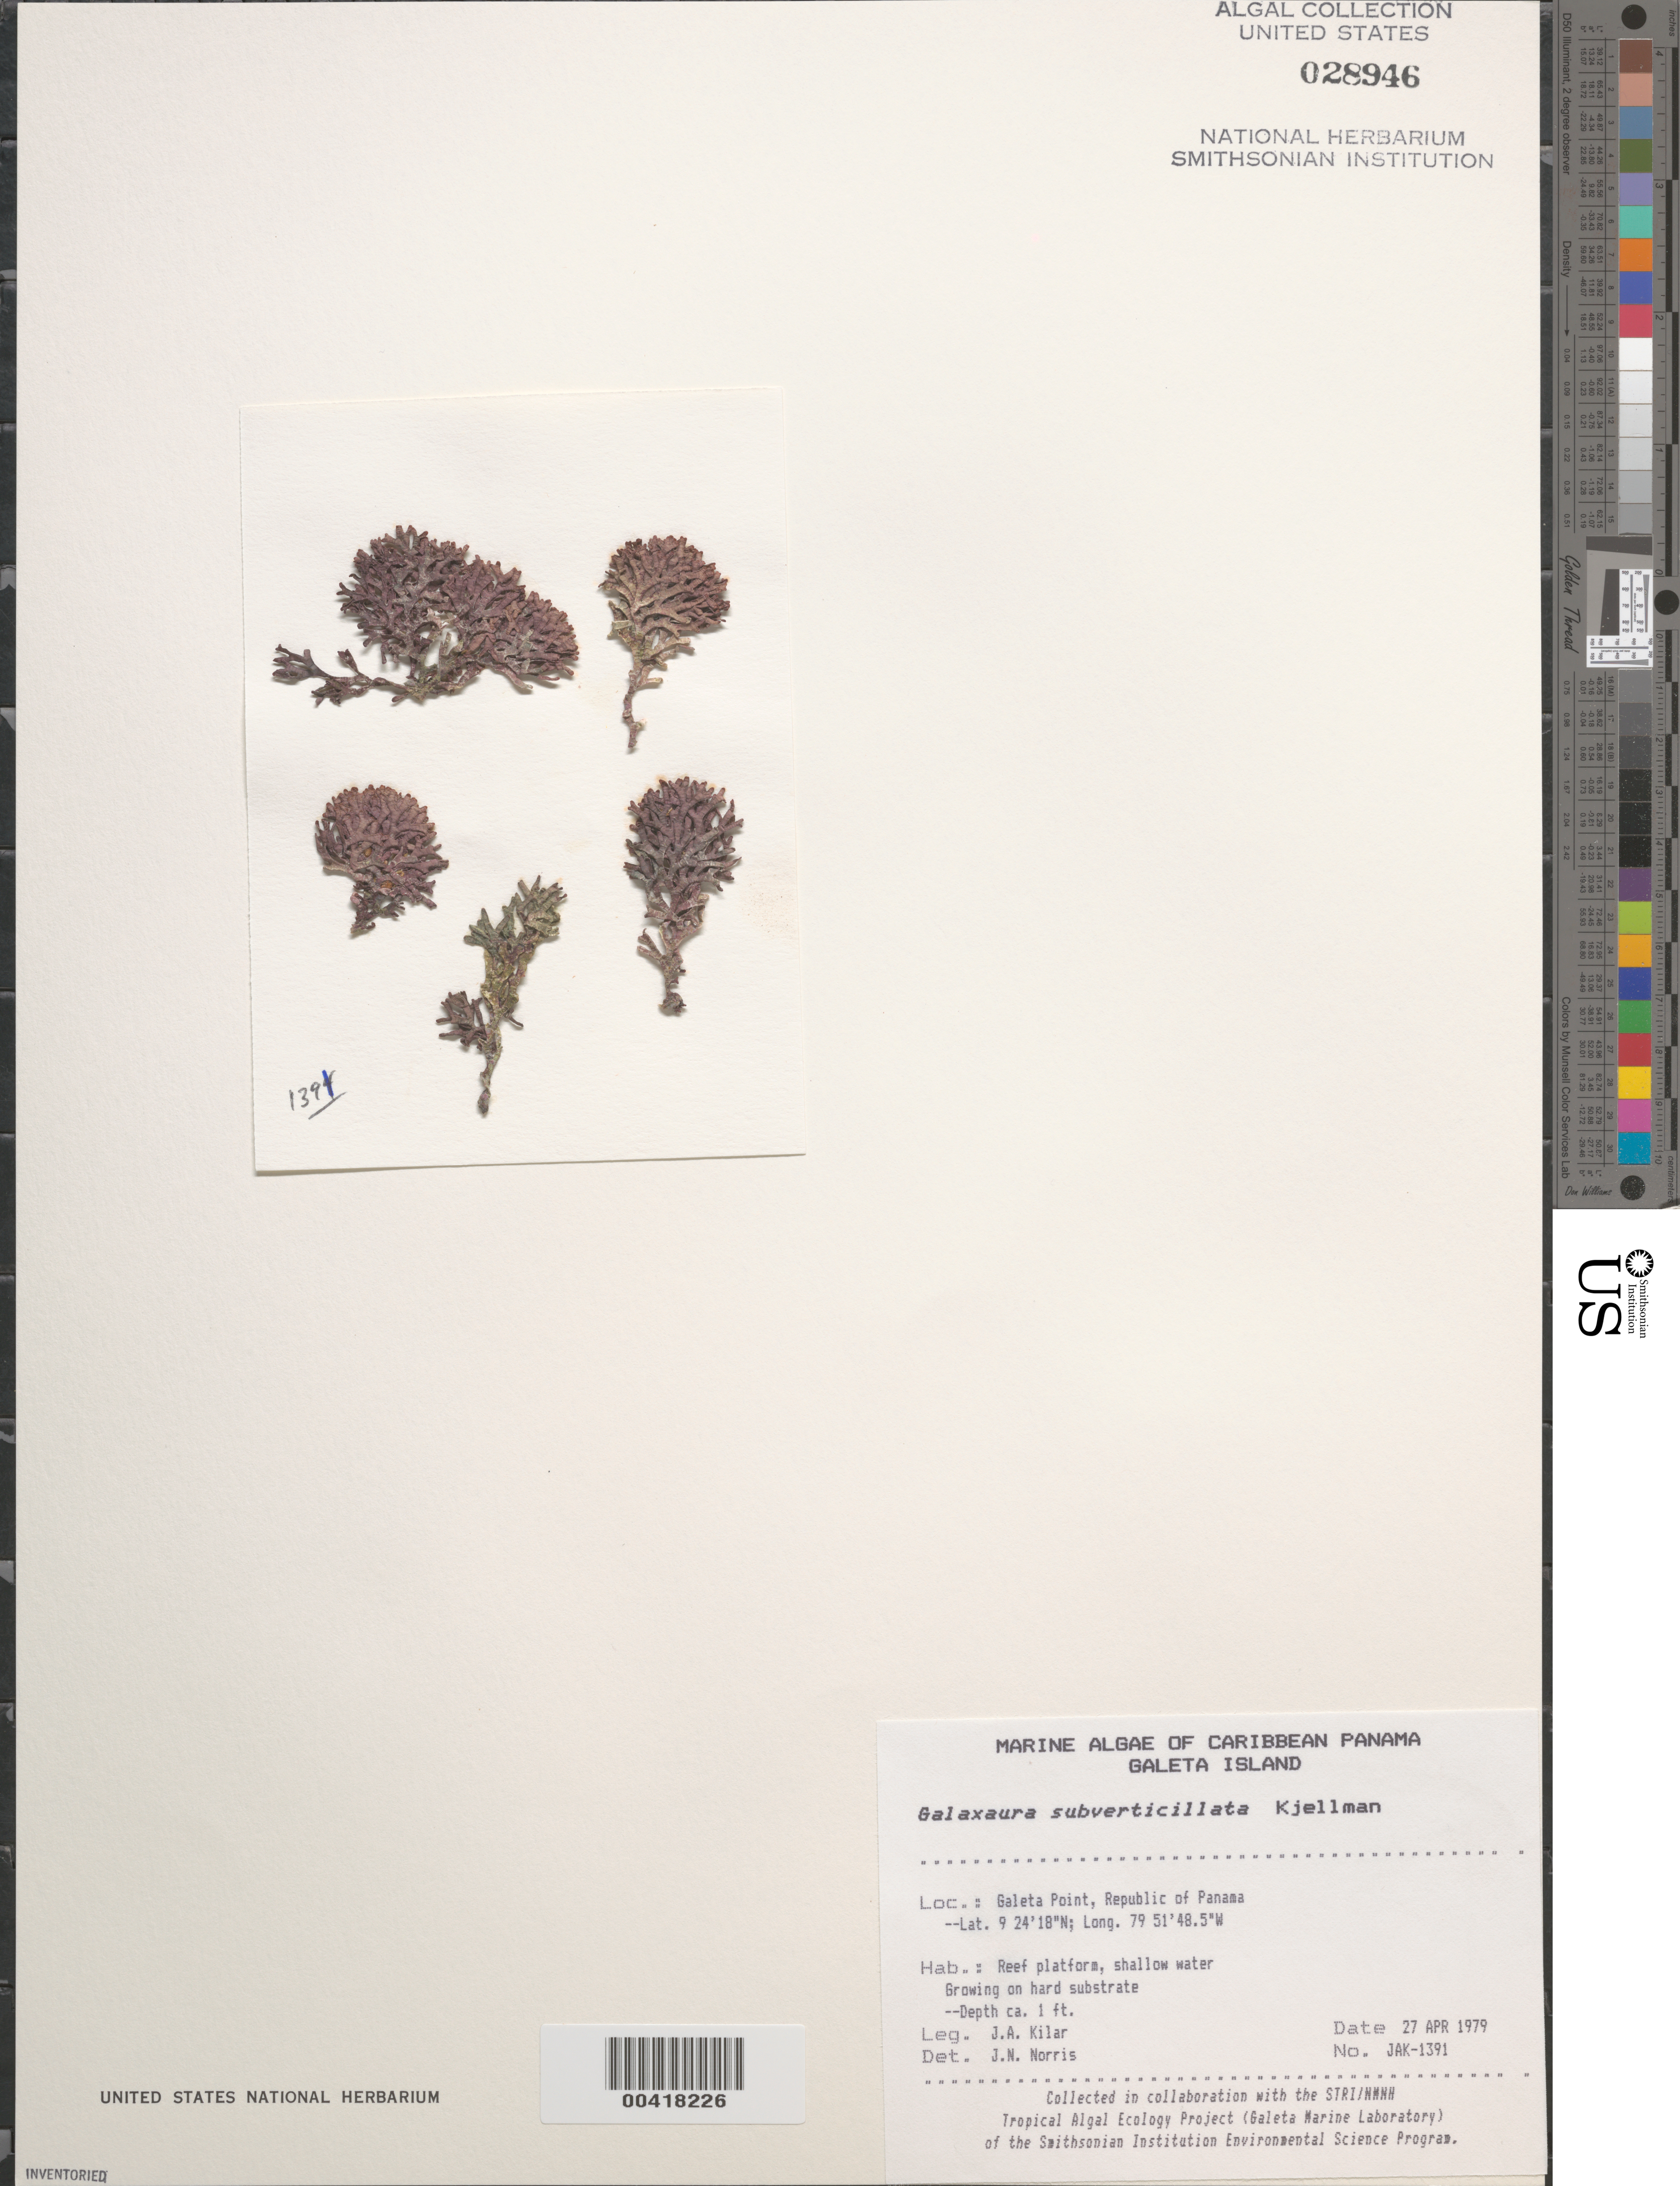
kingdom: Plantae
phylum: Rhodophyta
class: Florideophyceae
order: Nemaliales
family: Galaxauraceae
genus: Galaxaura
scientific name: Galaxaura rugosa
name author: (Ellis & Sol.) J.V.Lamouroux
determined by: Algae name updating Project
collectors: J. A. Kilar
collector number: JAK-1391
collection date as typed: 27 Apr 1979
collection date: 1979-04-27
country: Panama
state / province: Colón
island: Galeta Island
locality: Galeta Point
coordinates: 9 24' 18" N, 79 51' 48.5" W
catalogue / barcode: US 28946